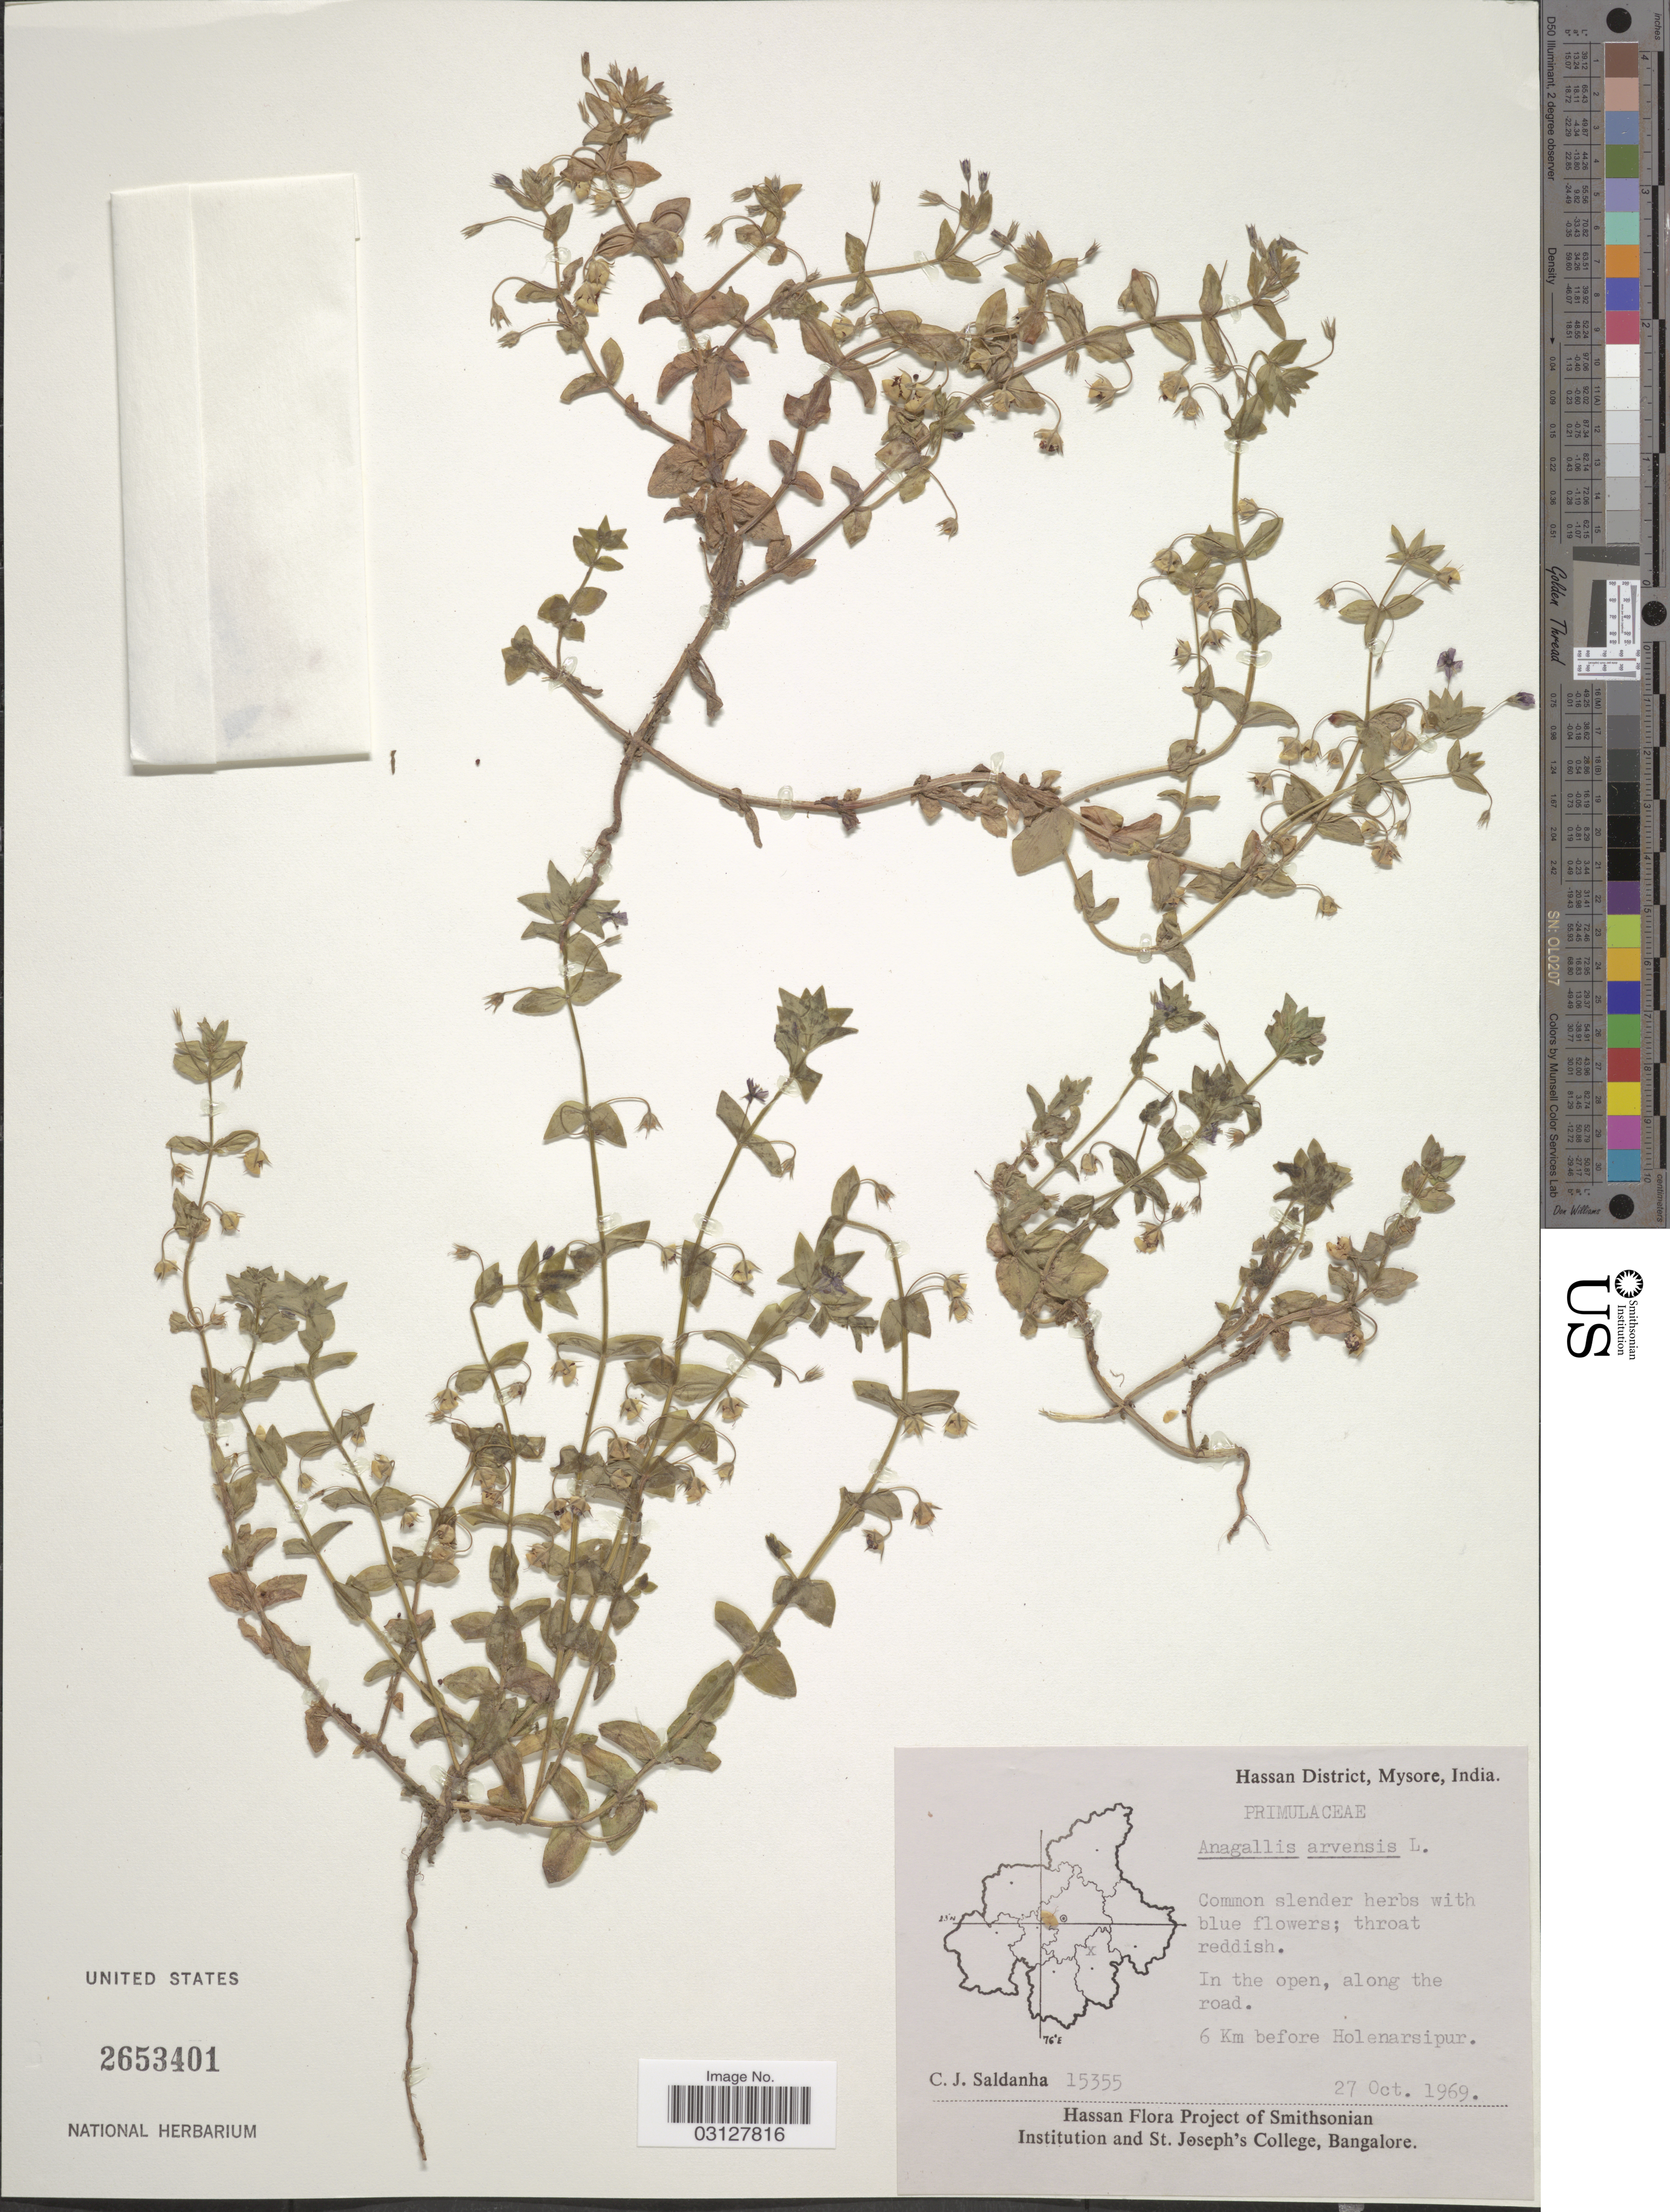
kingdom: Plantae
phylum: Tracheophyta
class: Magnoliopsida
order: Ericales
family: Primulaceae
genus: Anagallis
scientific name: Anagallis arvensis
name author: L.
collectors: C. J. Saldanha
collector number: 15355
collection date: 1969-10-27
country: India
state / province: Karnataka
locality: Hassan District, Mysore. 6 Km before Holenarsipur.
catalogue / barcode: US 2653401